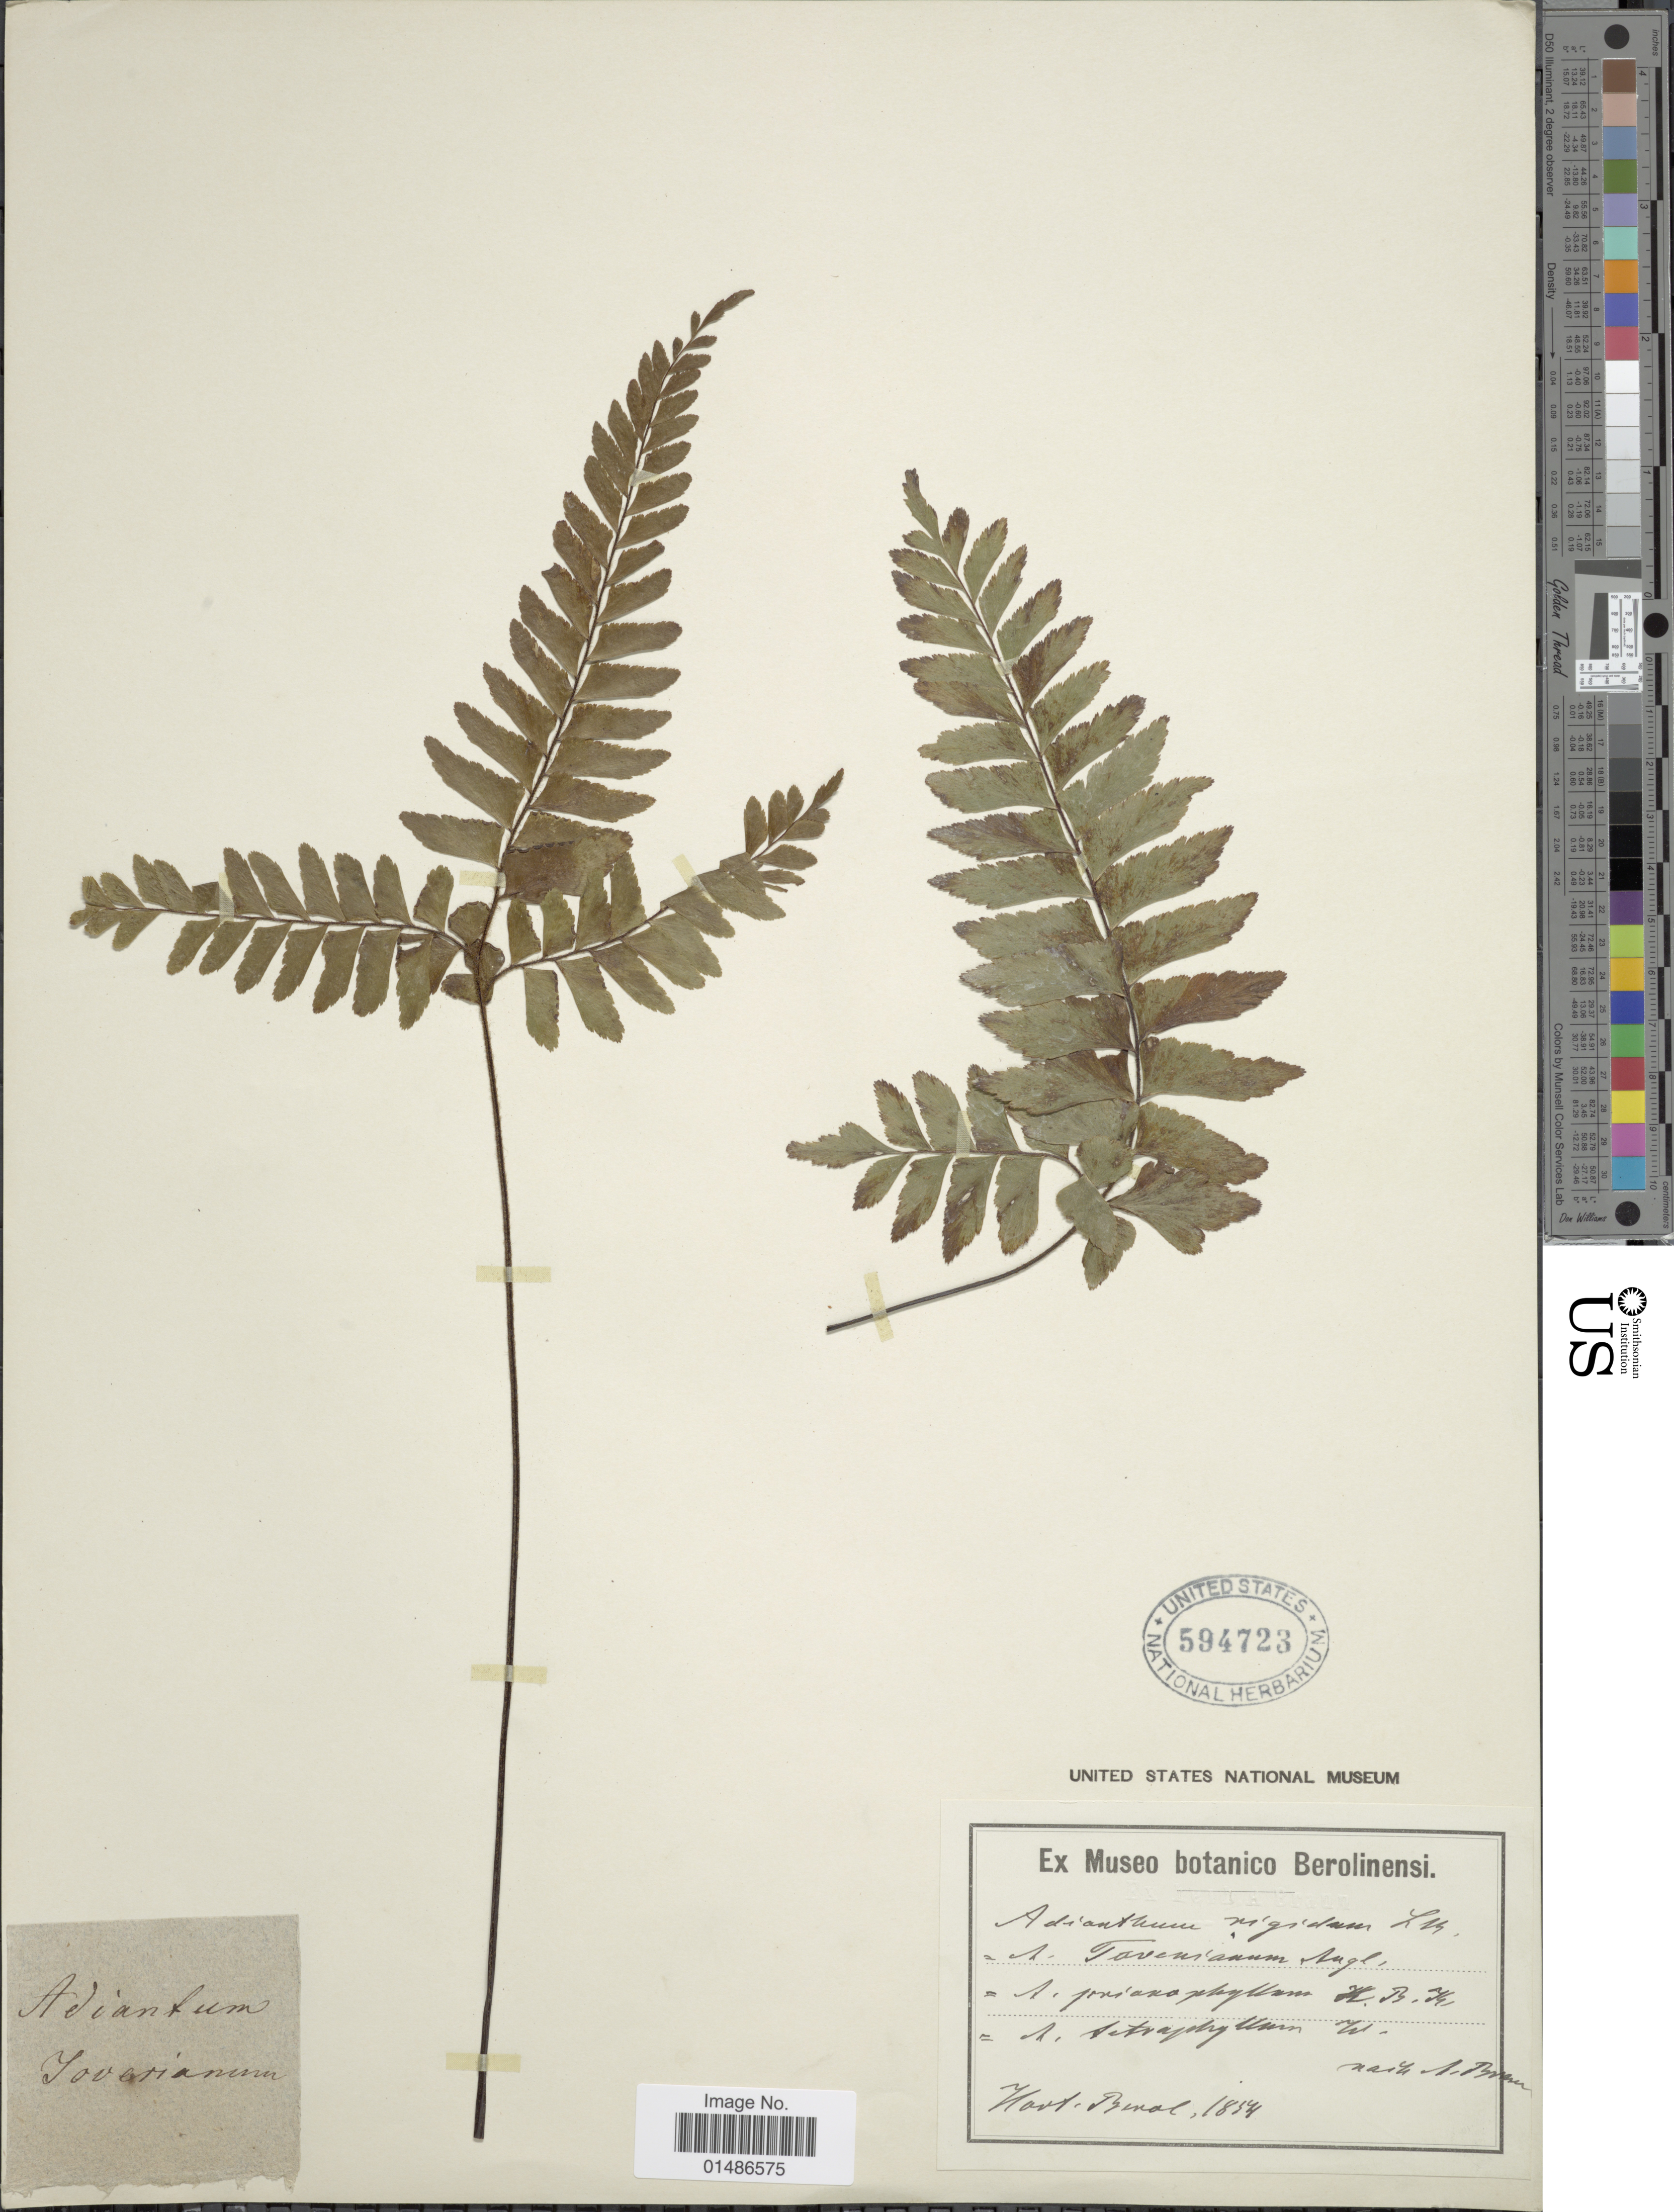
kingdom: Plantae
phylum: Tracheophyta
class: Polypodiopsida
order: Polypodiales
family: Pteridaceae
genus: Adiantum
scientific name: Adiantum tetraphyllum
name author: Humb. & Bonpl. ex Willd.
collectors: ex Museo Botanico Berolinensi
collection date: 1854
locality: Hort. Berol.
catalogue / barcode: US 594723